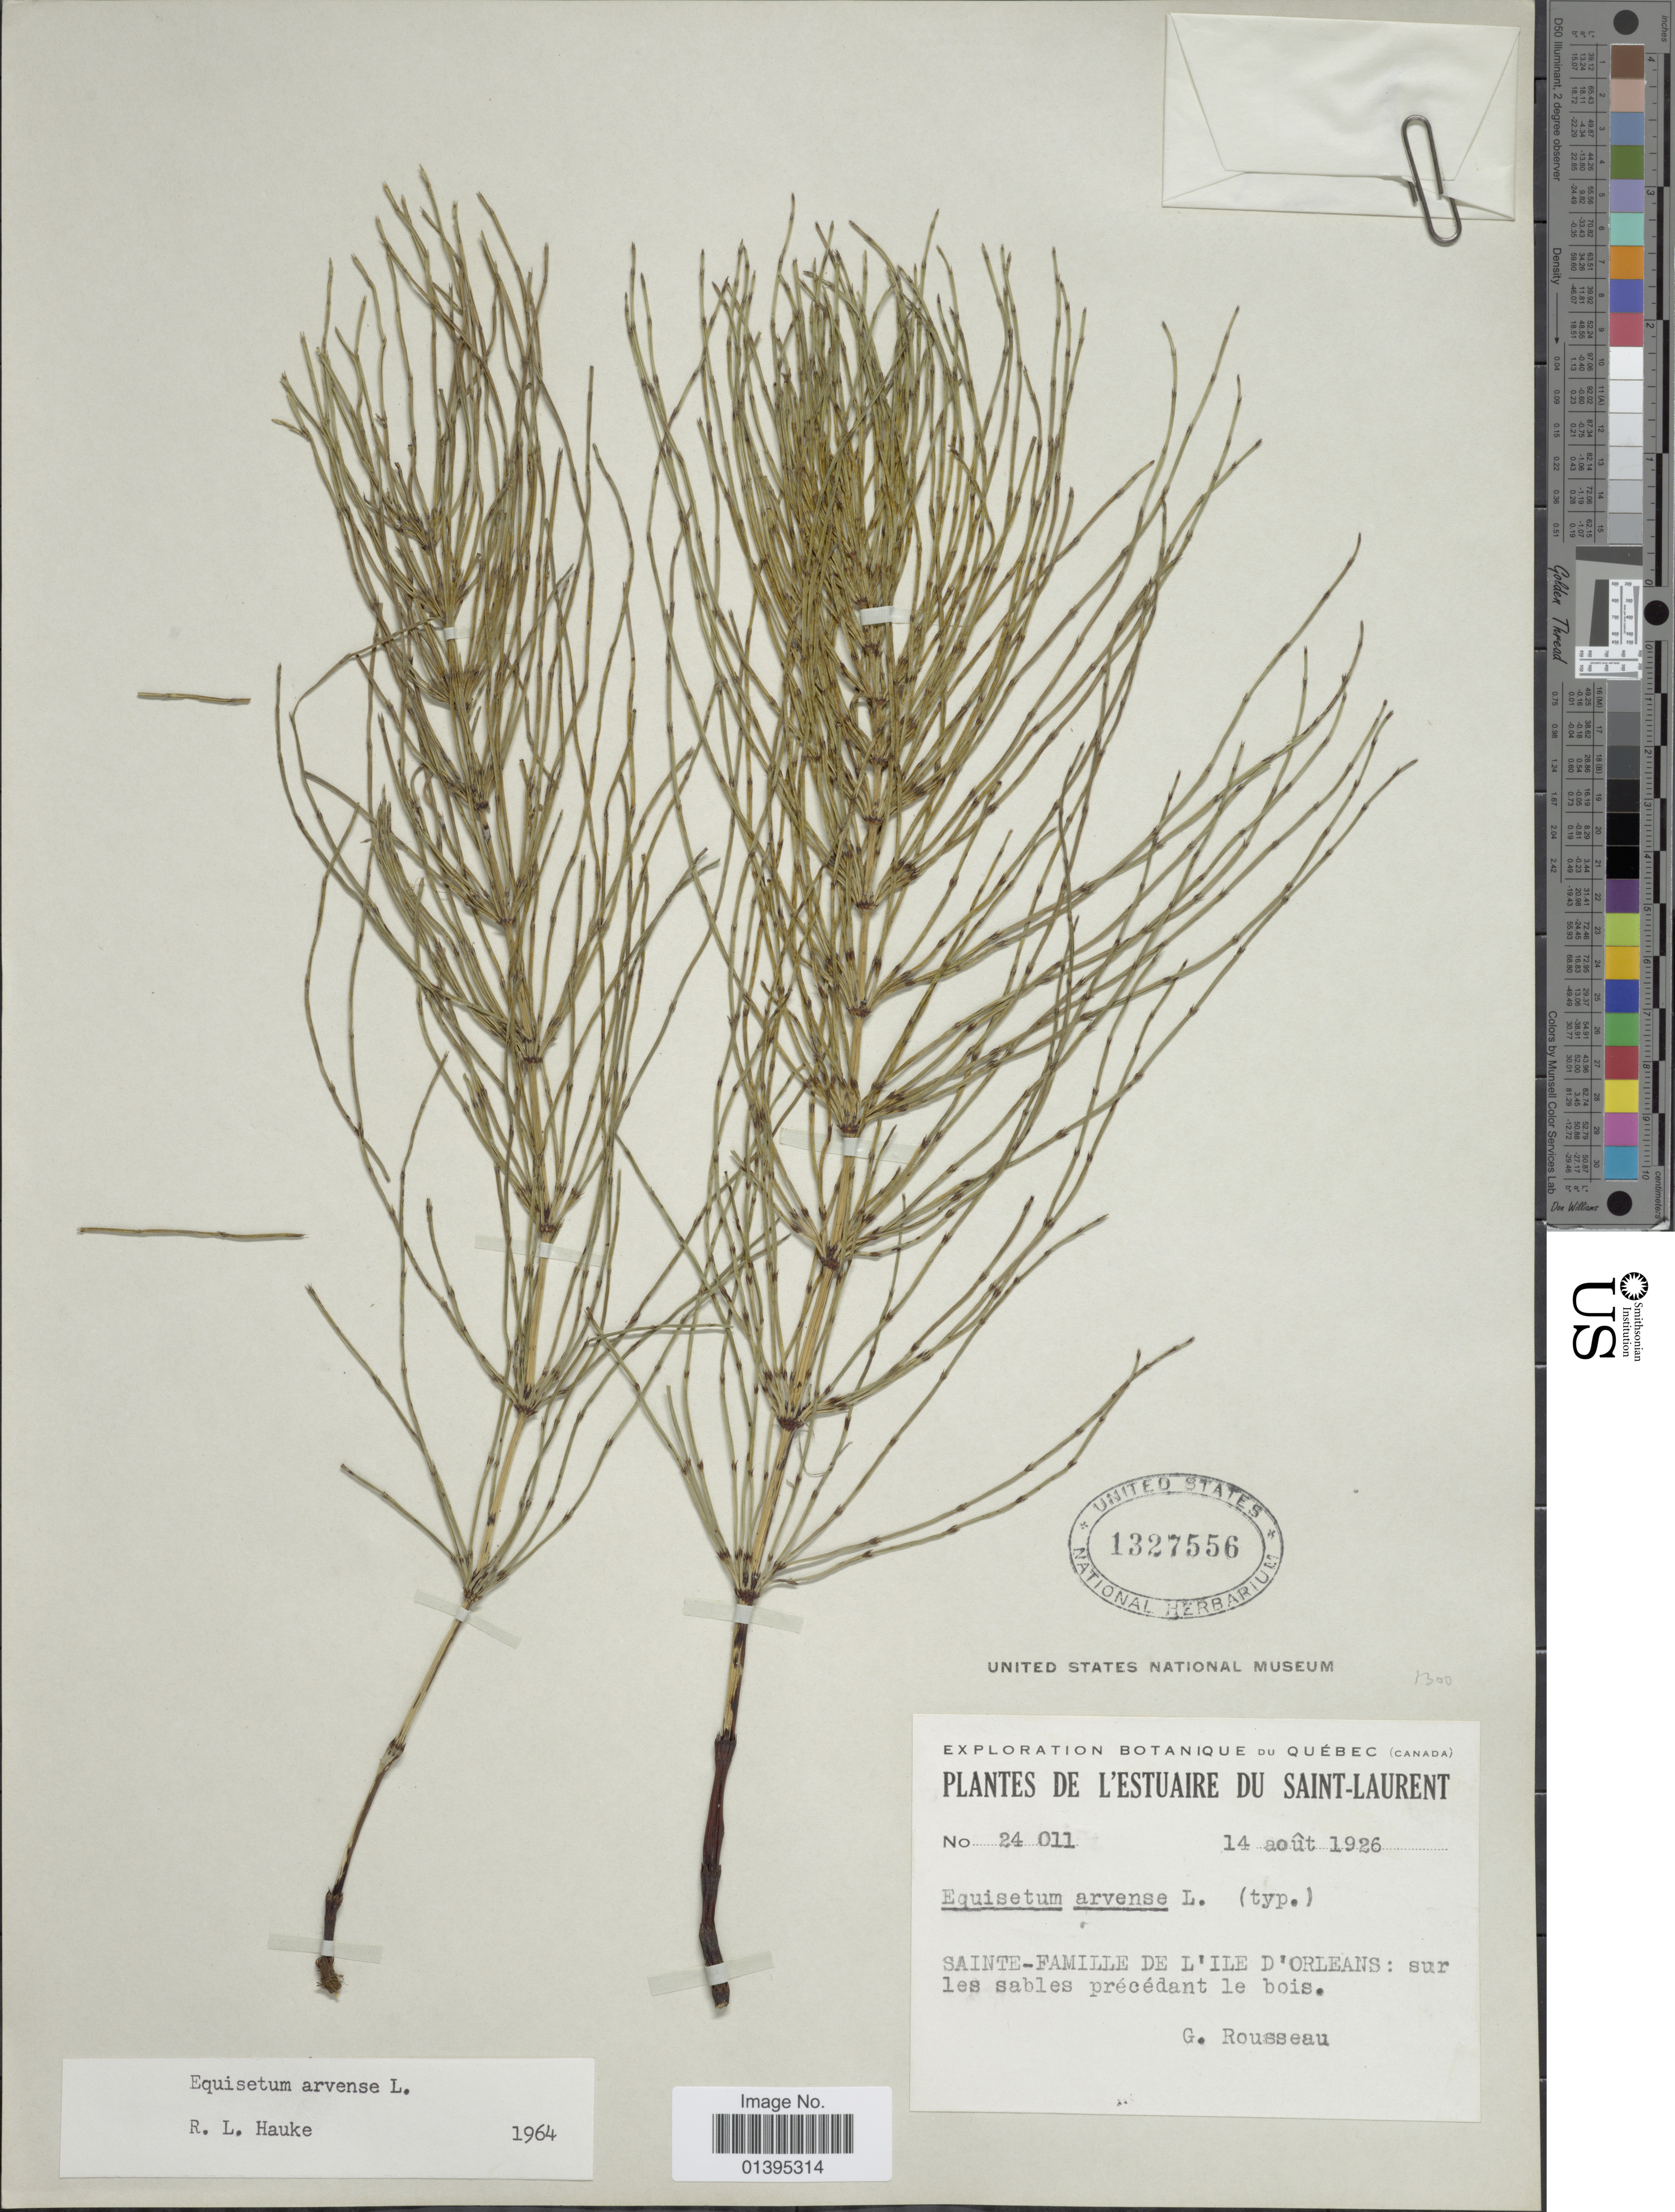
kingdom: Plantae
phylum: Tracheophyta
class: Polypodiopsida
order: Equisetales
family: Equisetaceae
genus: Equisetum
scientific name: Equisetum arvense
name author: L.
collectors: G. Rousseau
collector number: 24011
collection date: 1926-08-14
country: Canada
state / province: Quebec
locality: L'estuaire du Saint-Laurent, Sainte-Famille de l'ile d'Orleans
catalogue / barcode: US 1327556